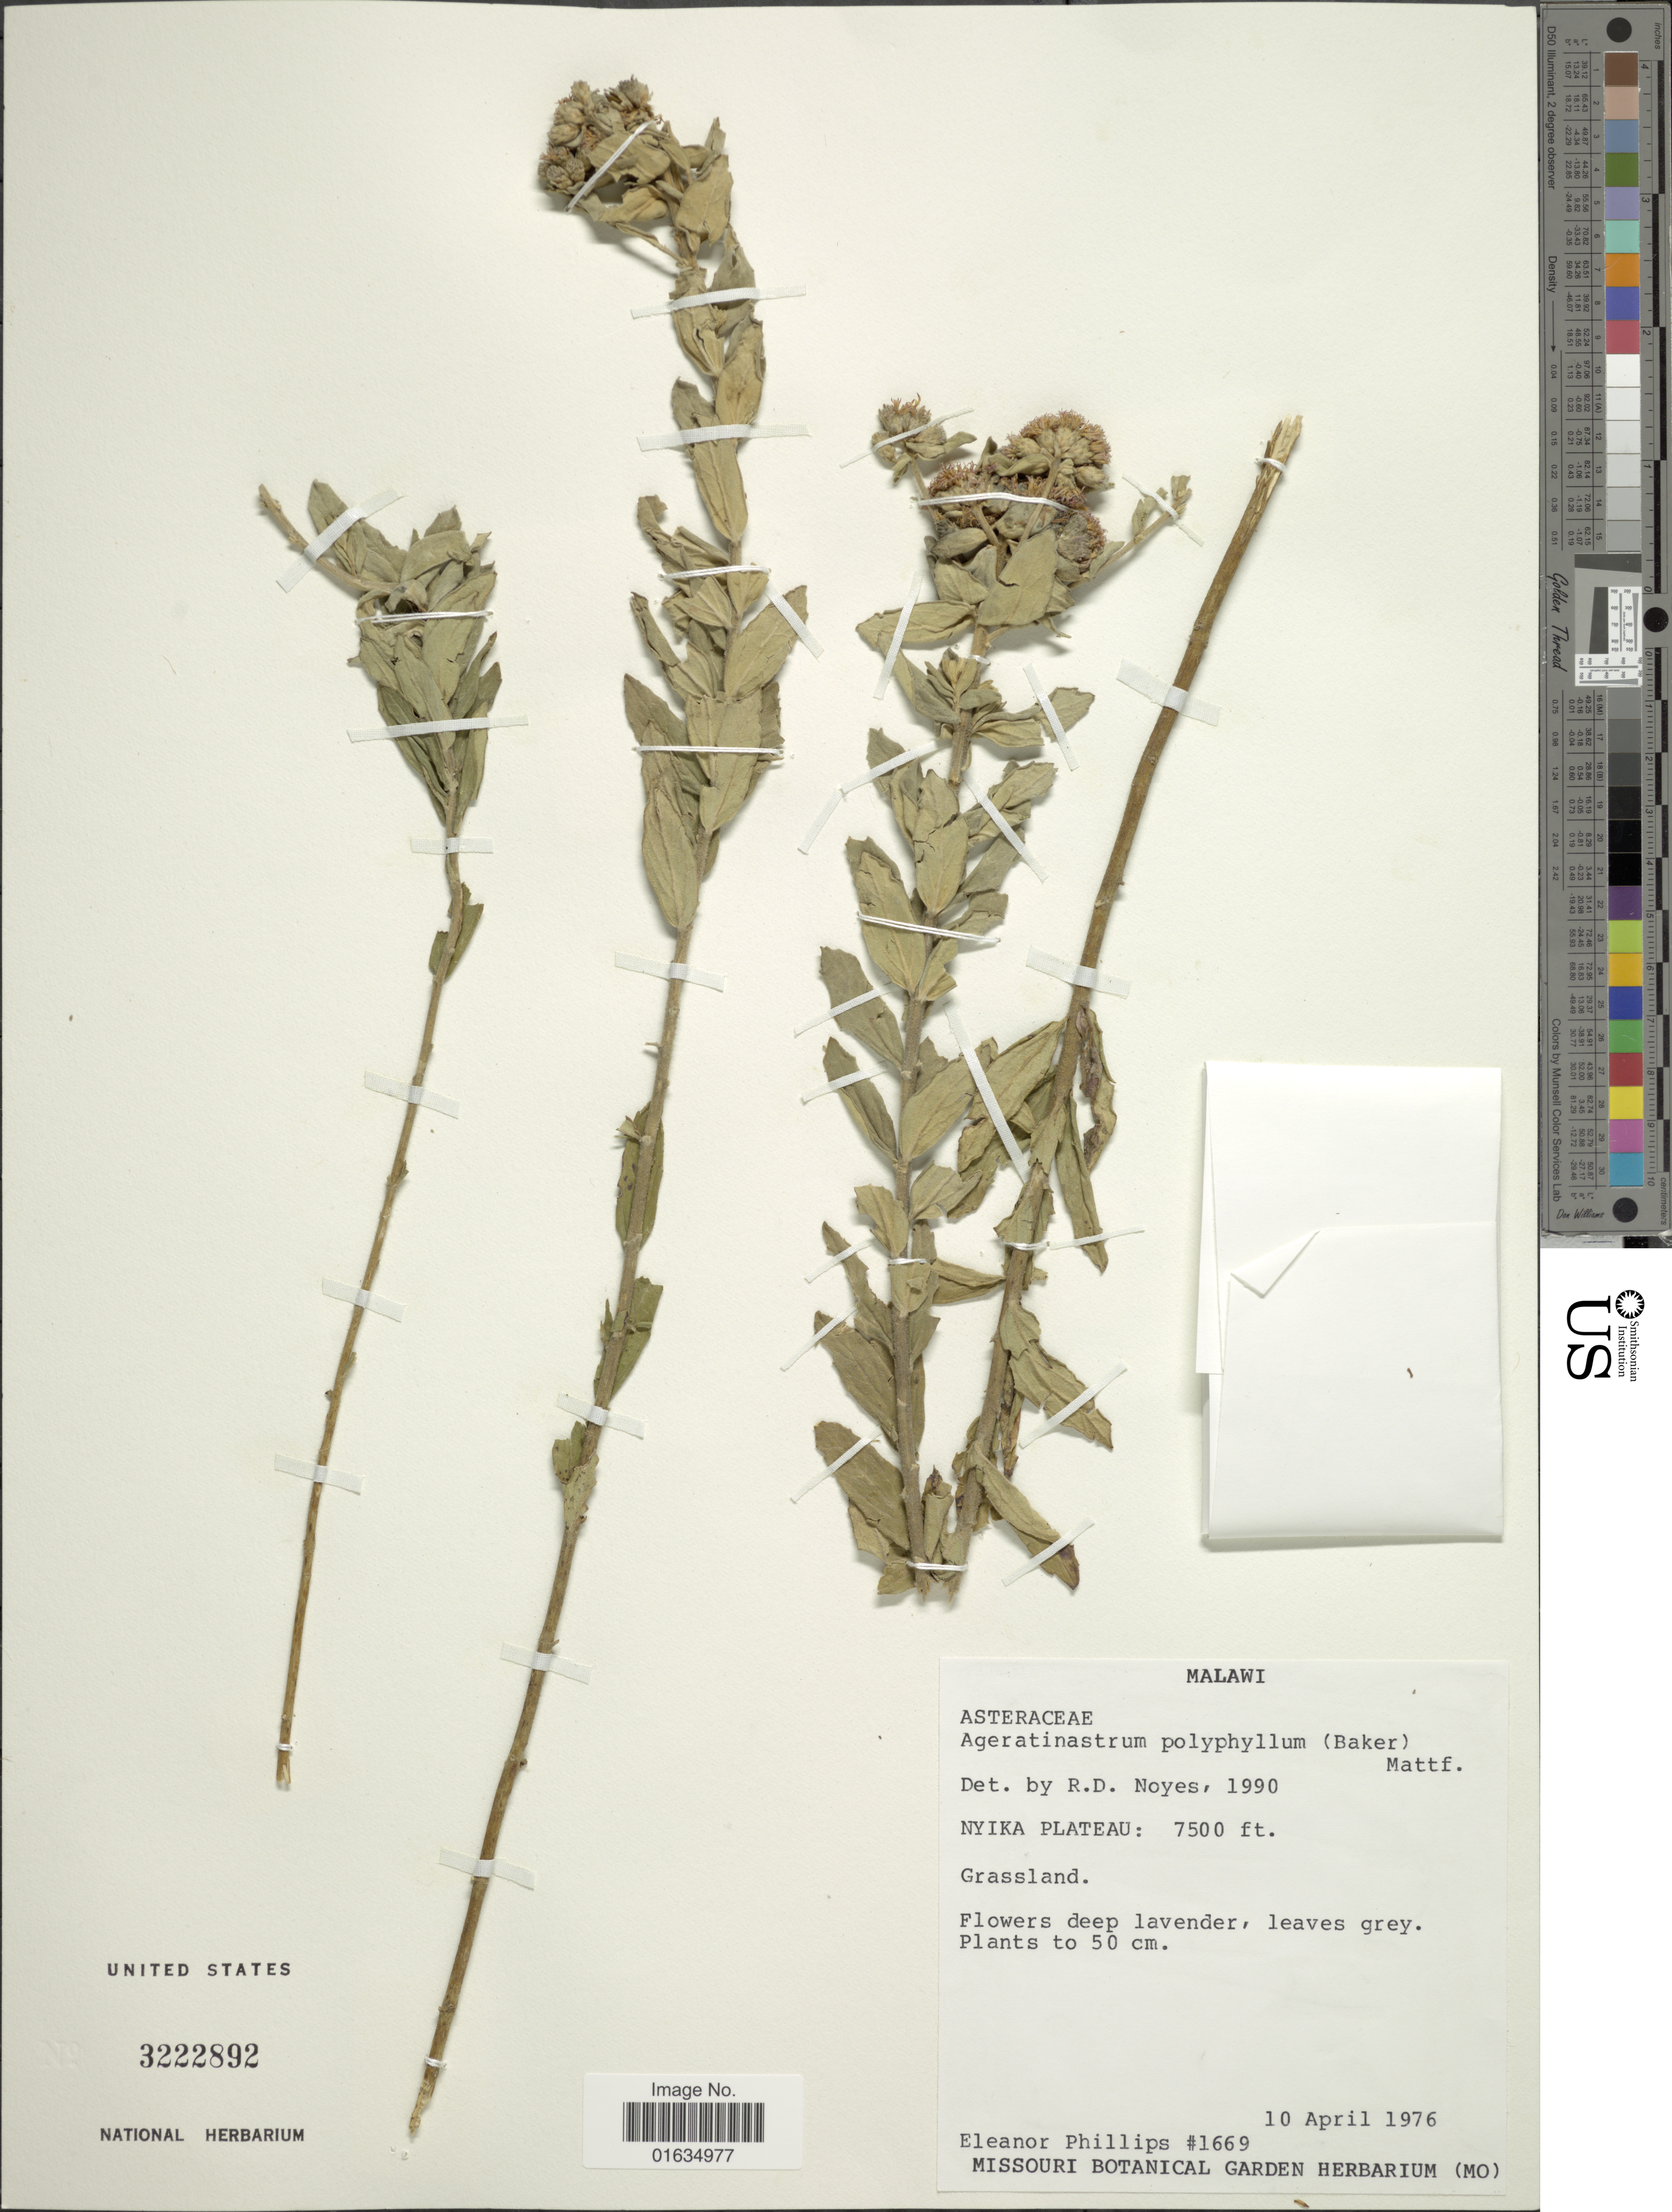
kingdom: Plantae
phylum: Tracheophyta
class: Magnoliopsida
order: Asterales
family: Asteraceae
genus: Ageratinastrum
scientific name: Ageratinastrum polyphyllum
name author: (Baker) Mattf.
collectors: E. Phillips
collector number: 1669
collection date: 1976-04-10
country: Malawi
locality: Nyika Plateau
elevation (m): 2286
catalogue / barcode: US 3222892